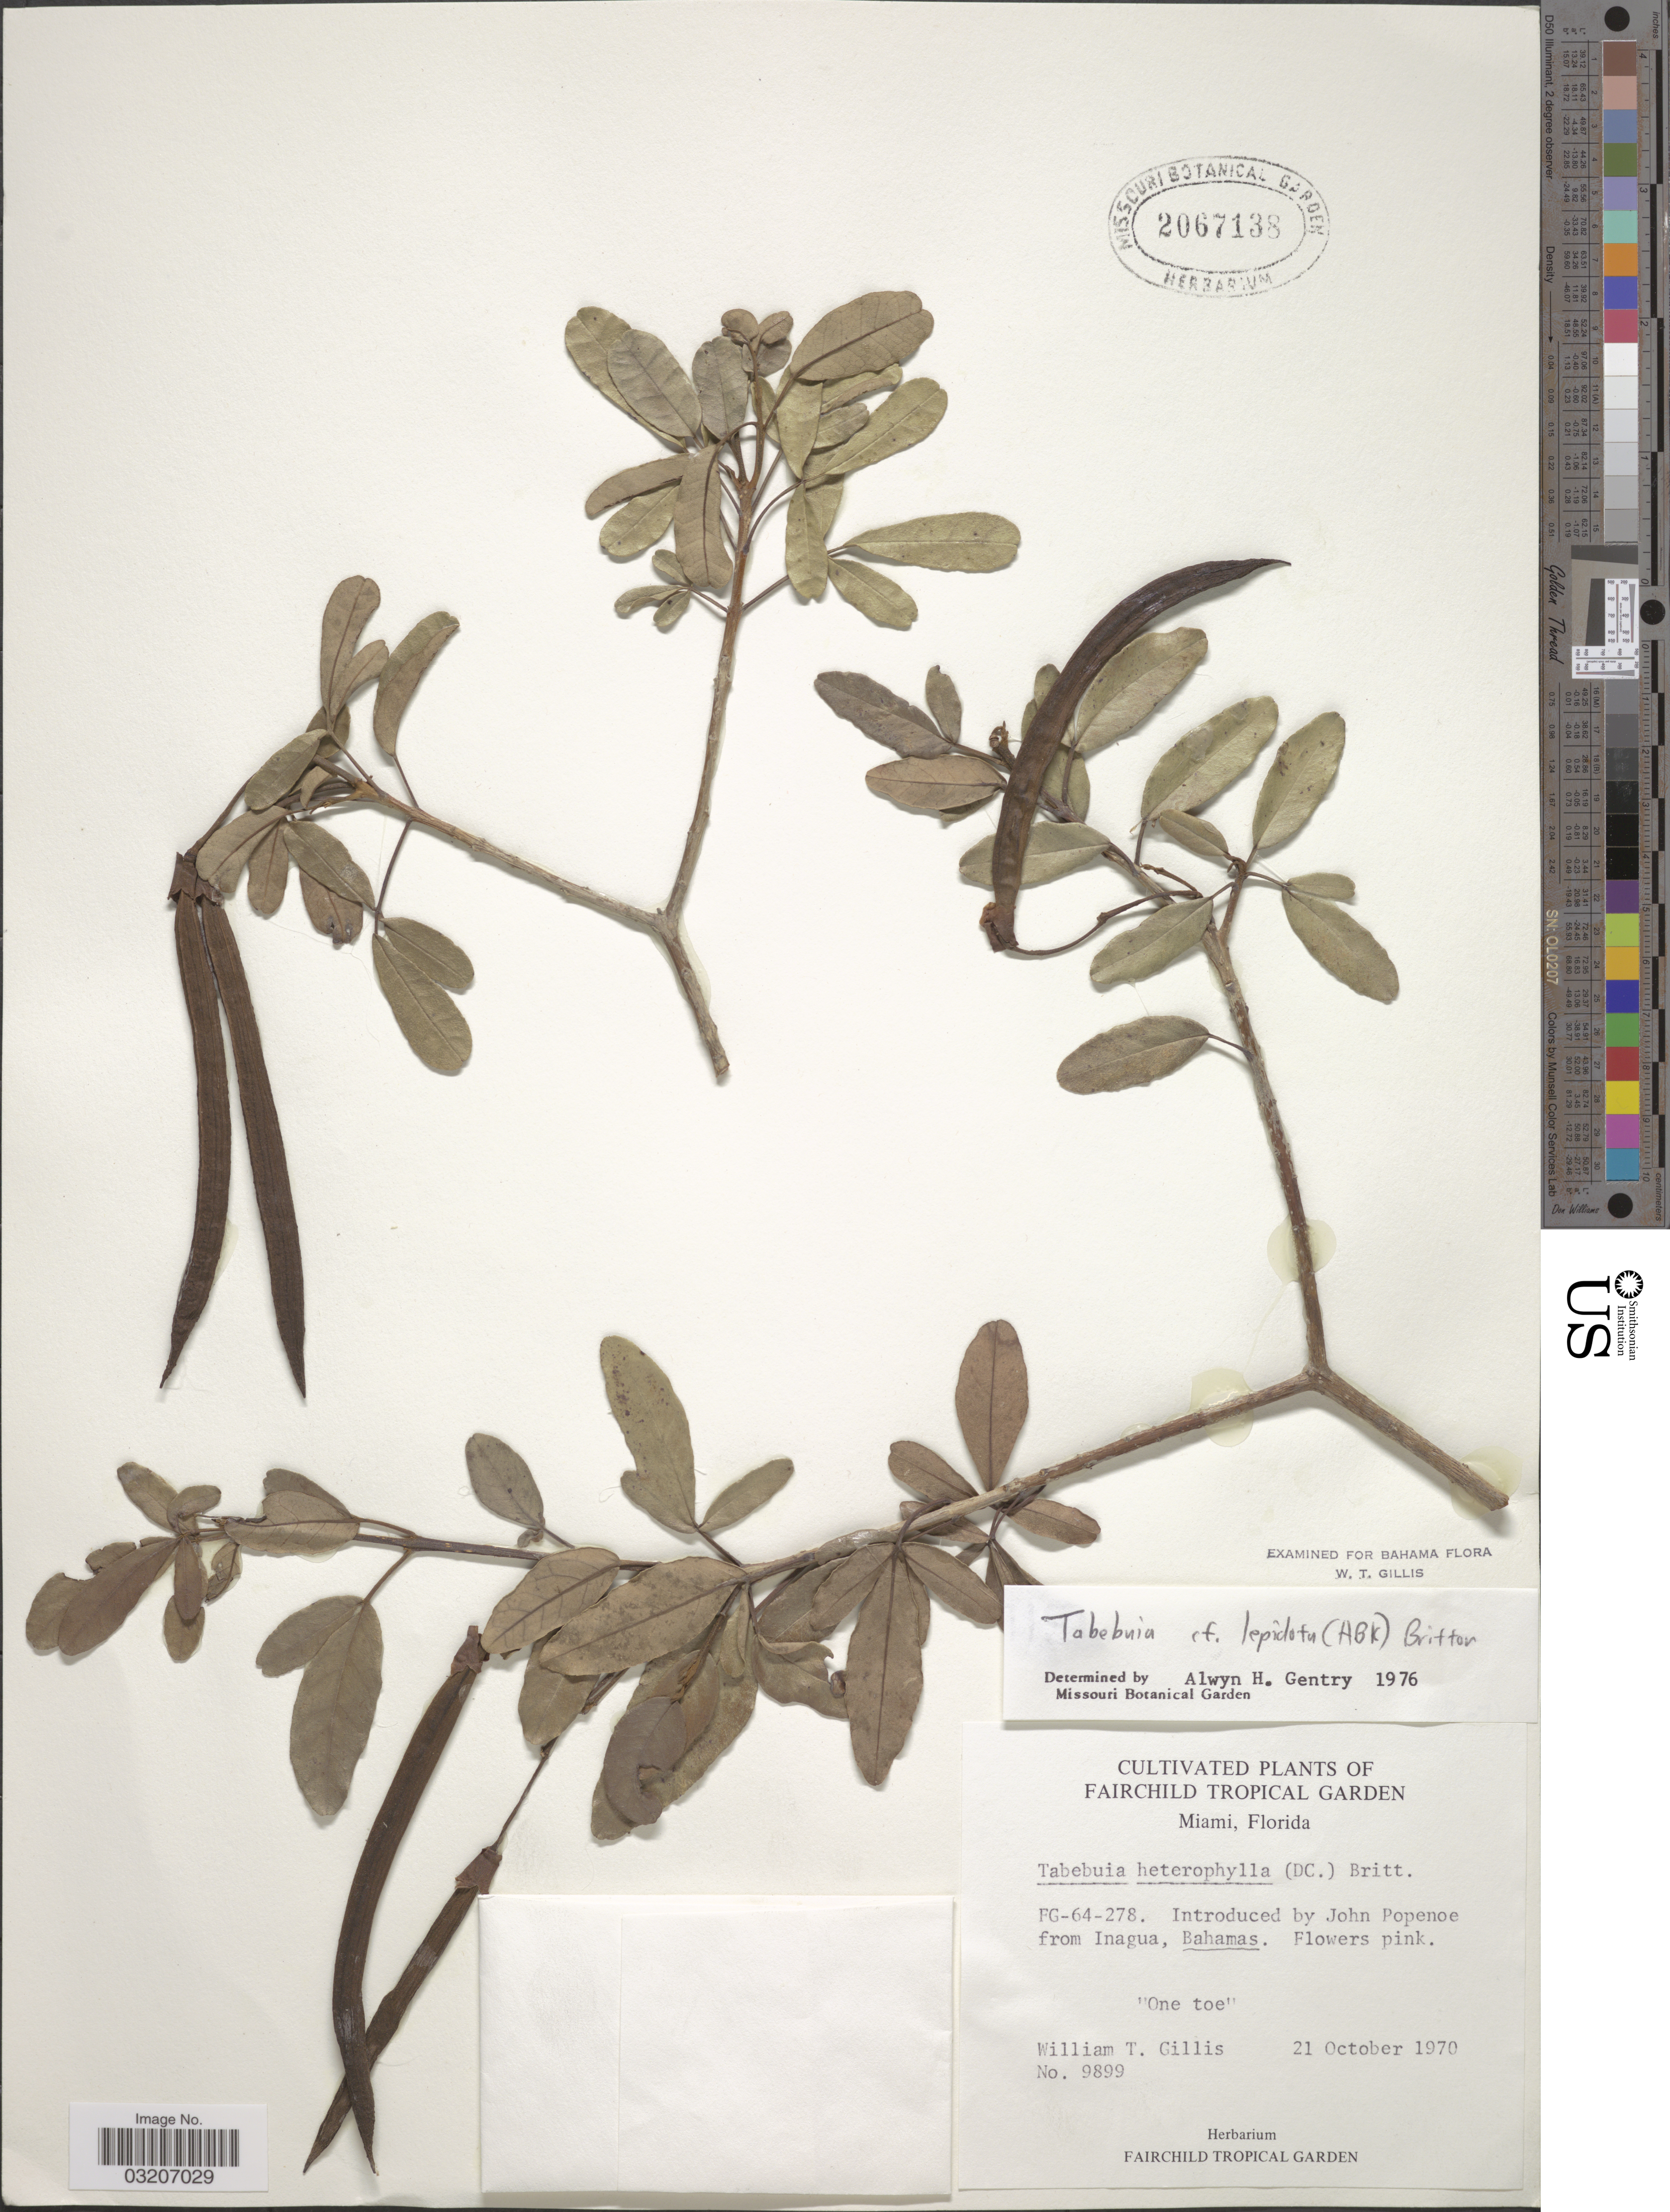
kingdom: Plantae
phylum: Tracheophyta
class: Magnoliopsida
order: Lamiales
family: Bignoniaceae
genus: Tabebuia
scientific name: Tabebuia lepidota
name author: (Kunth) Britton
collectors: W. T. Gillis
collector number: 9899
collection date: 1970-10-21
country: United States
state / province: Florida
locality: Fairchild Tropical Garden.